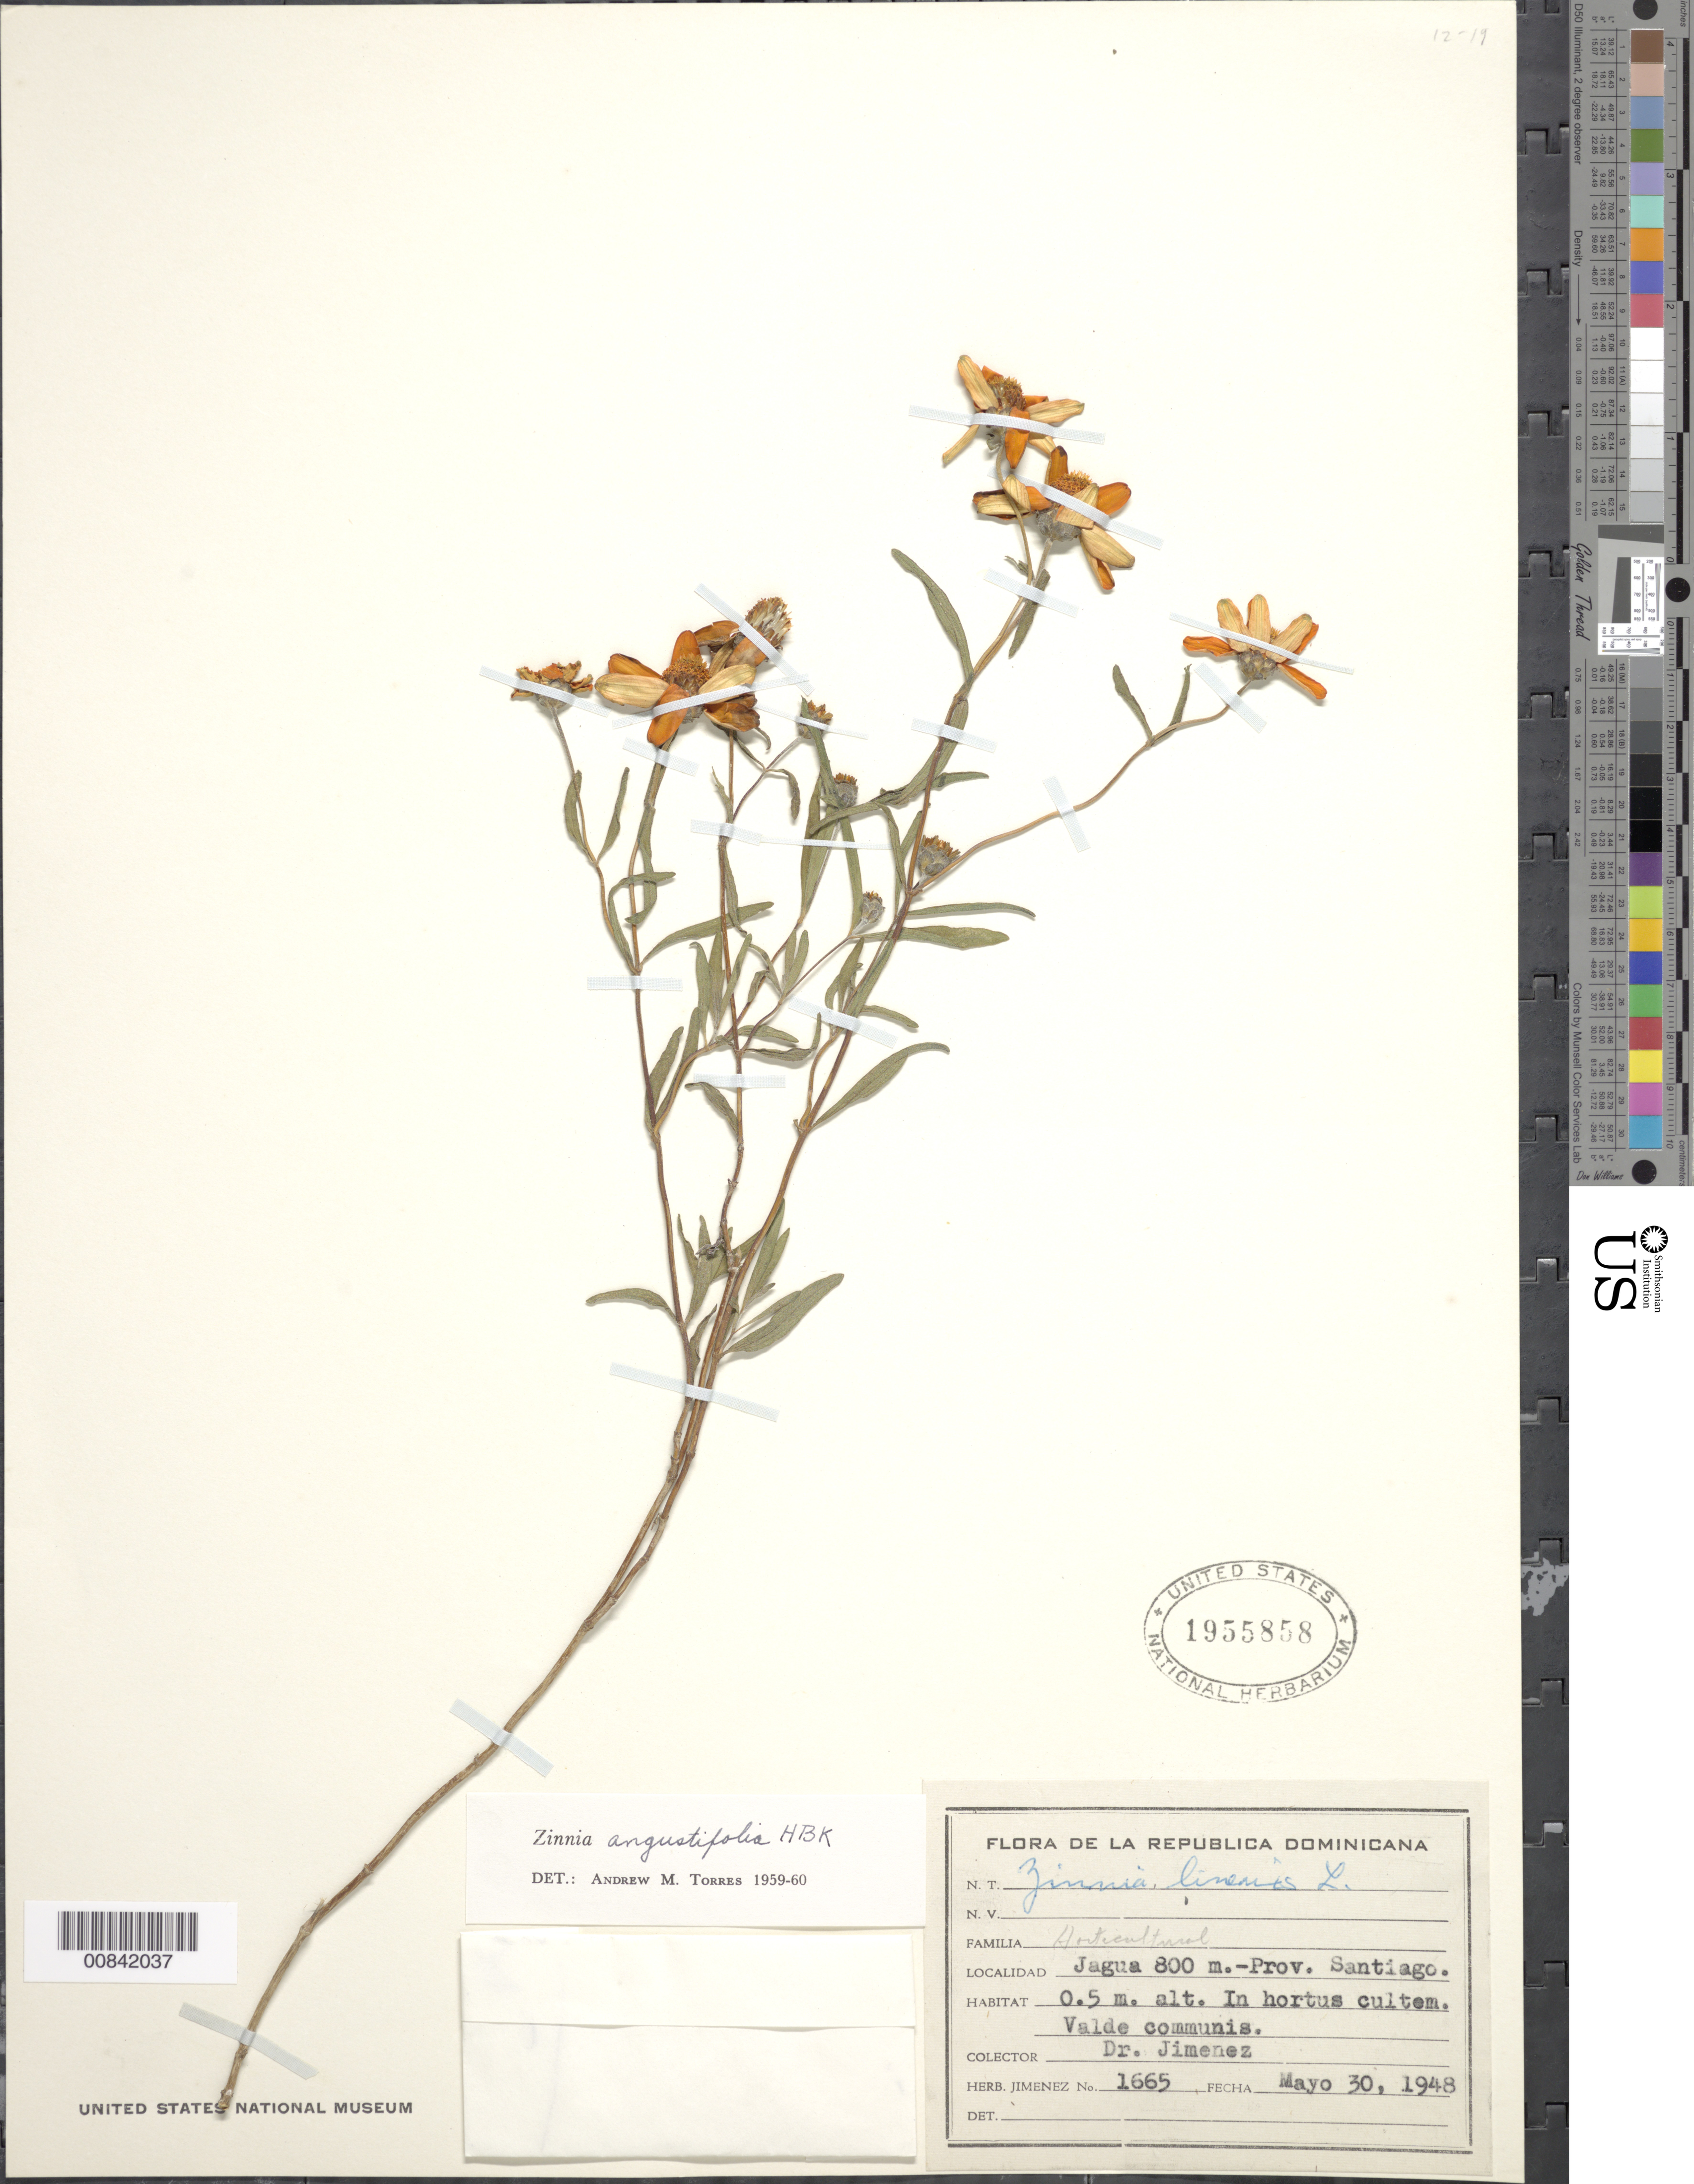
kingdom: Plantae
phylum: Tracheophyta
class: Magnoliopsida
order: Asterales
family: Asteraceae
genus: Zinnia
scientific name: Zinnia angustifolia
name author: Kunth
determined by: Torres, A. M.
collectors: J. J. Jiménez Almonte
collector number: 1665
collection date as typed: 30 May 1948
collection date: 1948-05-30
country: Dominican Republic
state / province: Santiago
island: Hispaniola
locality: Jagua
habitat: In hortus cultem. Valde communis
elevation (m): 800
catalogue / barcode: US 1955858